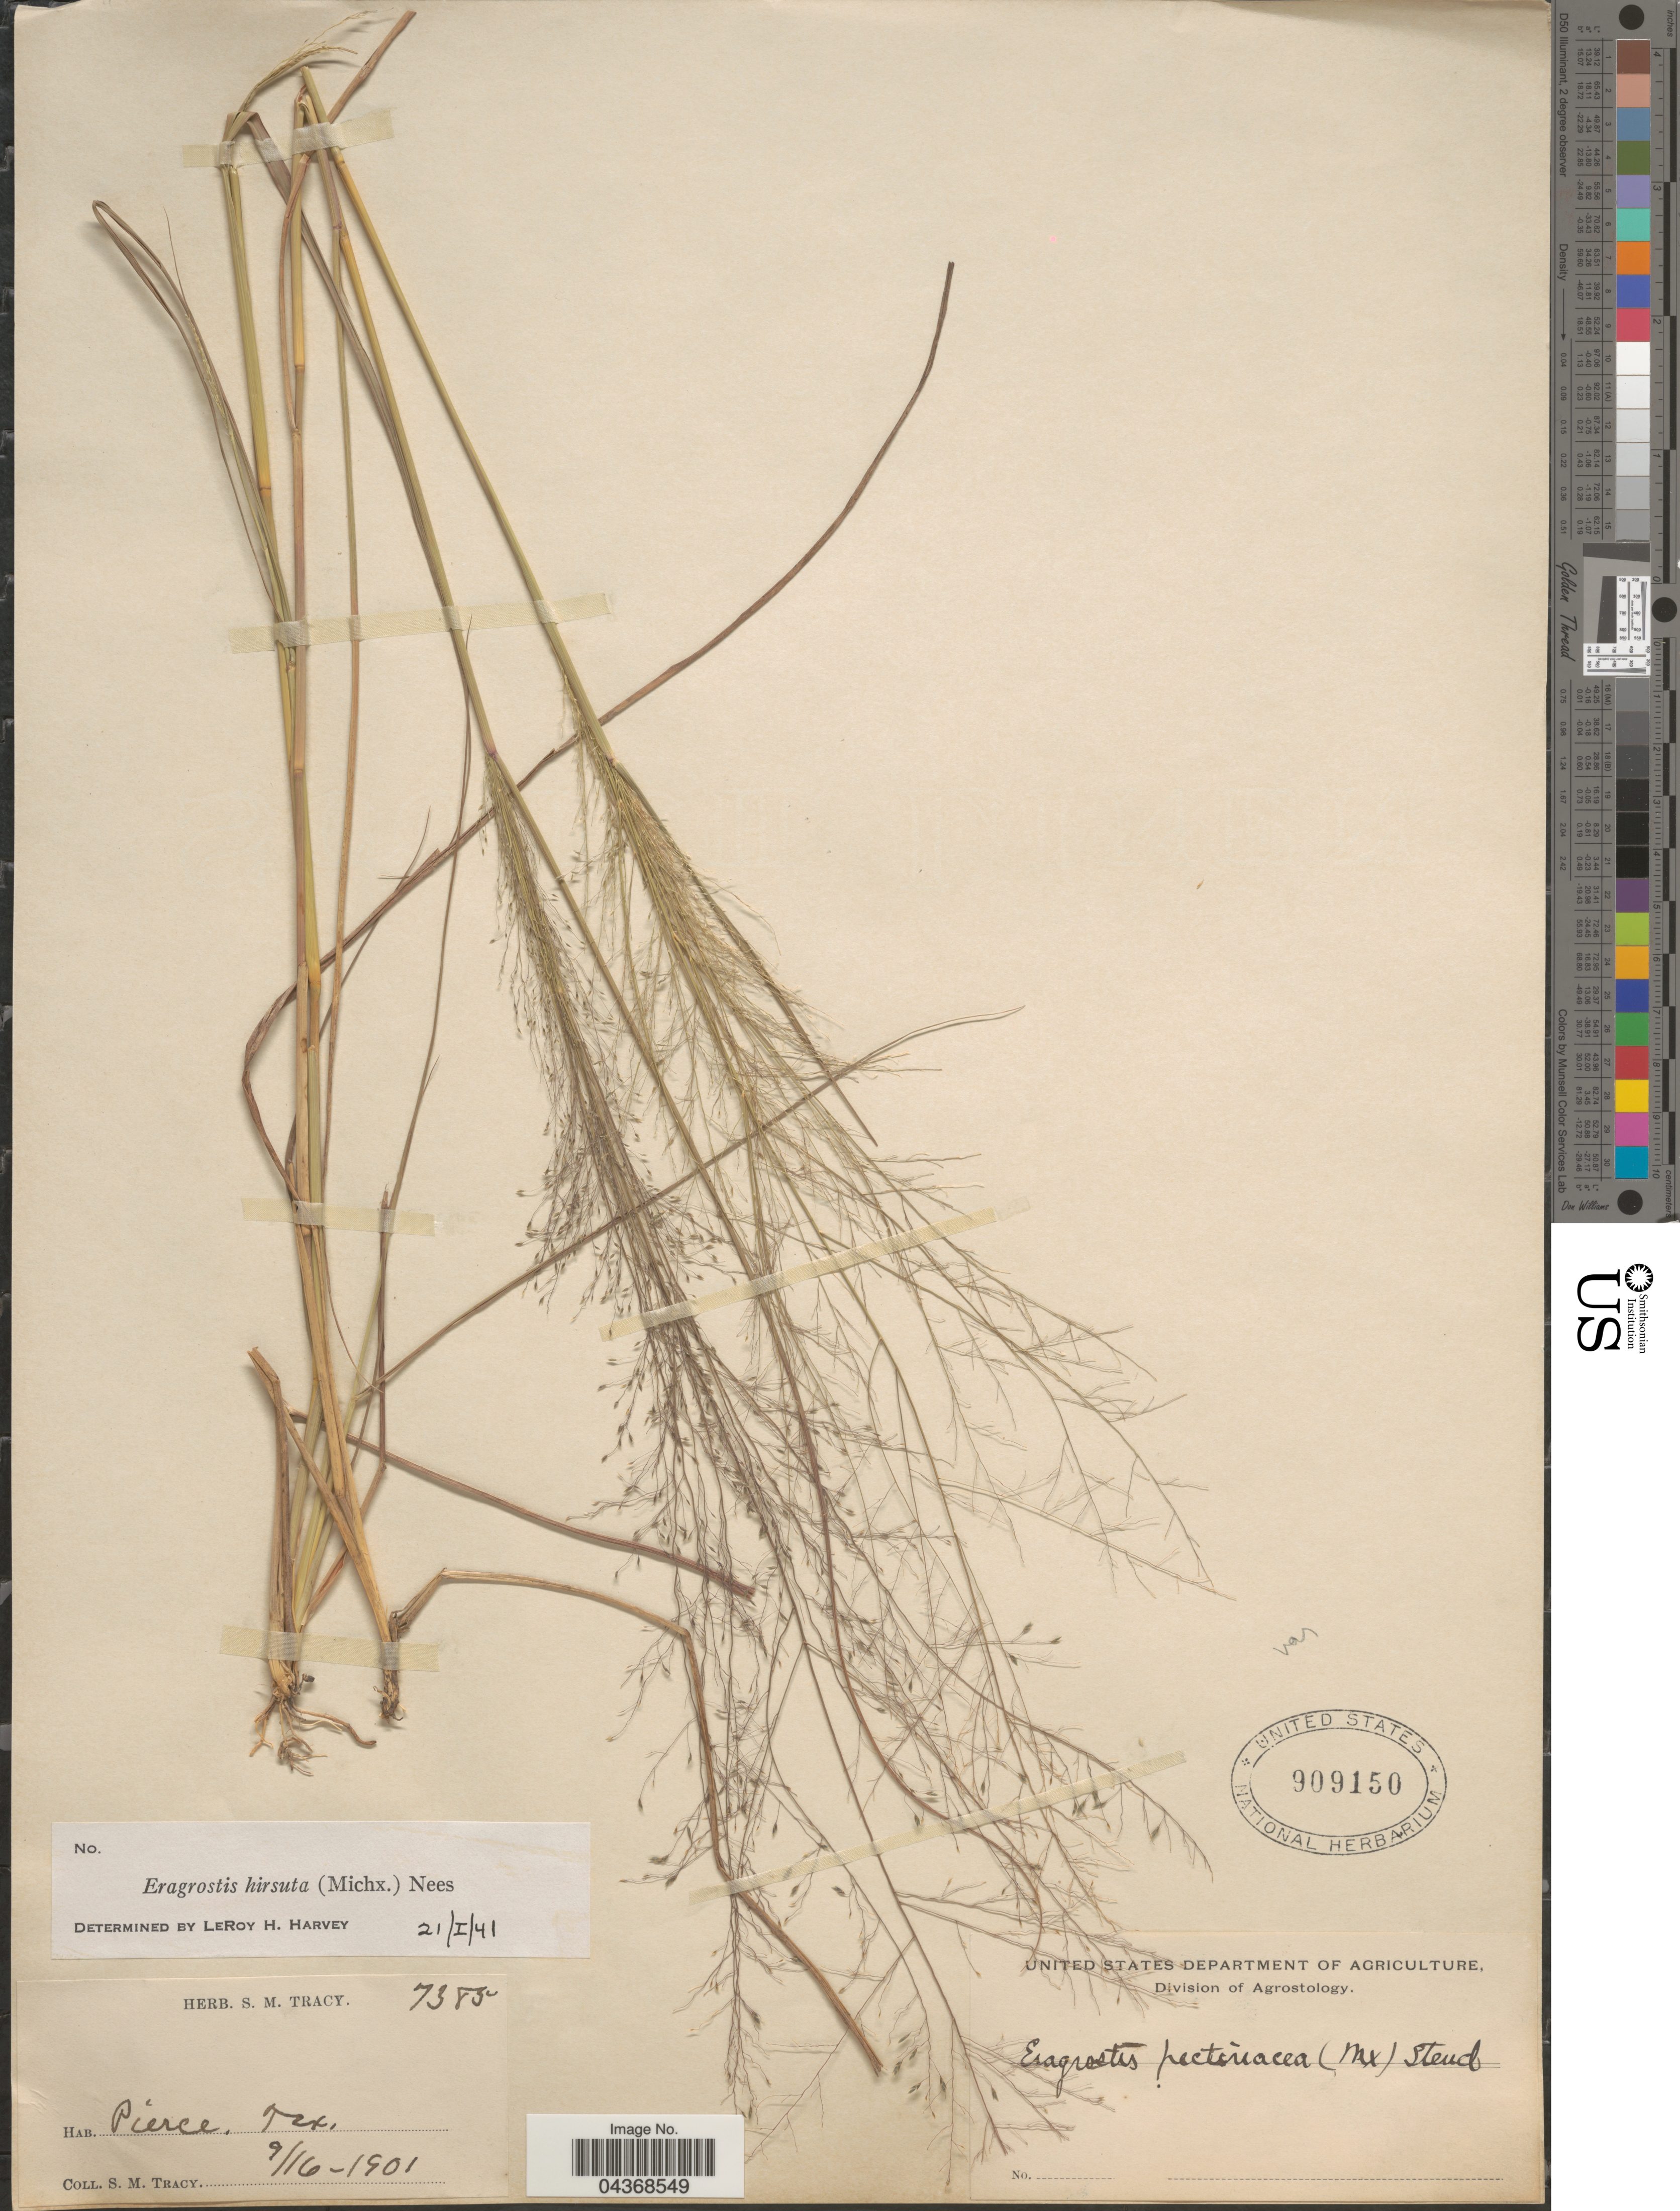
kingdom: Plantae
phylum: Tracheophyta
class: Liliopsida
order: Poales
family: Poaceae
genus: Eragrostis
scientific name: Eragrostis hirsuta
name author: (Michx.) Nees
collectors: S. M. Tracy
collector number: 7385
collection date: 1901-09-16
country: United States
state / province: Texas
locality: Pierce.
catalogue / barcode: US 909150